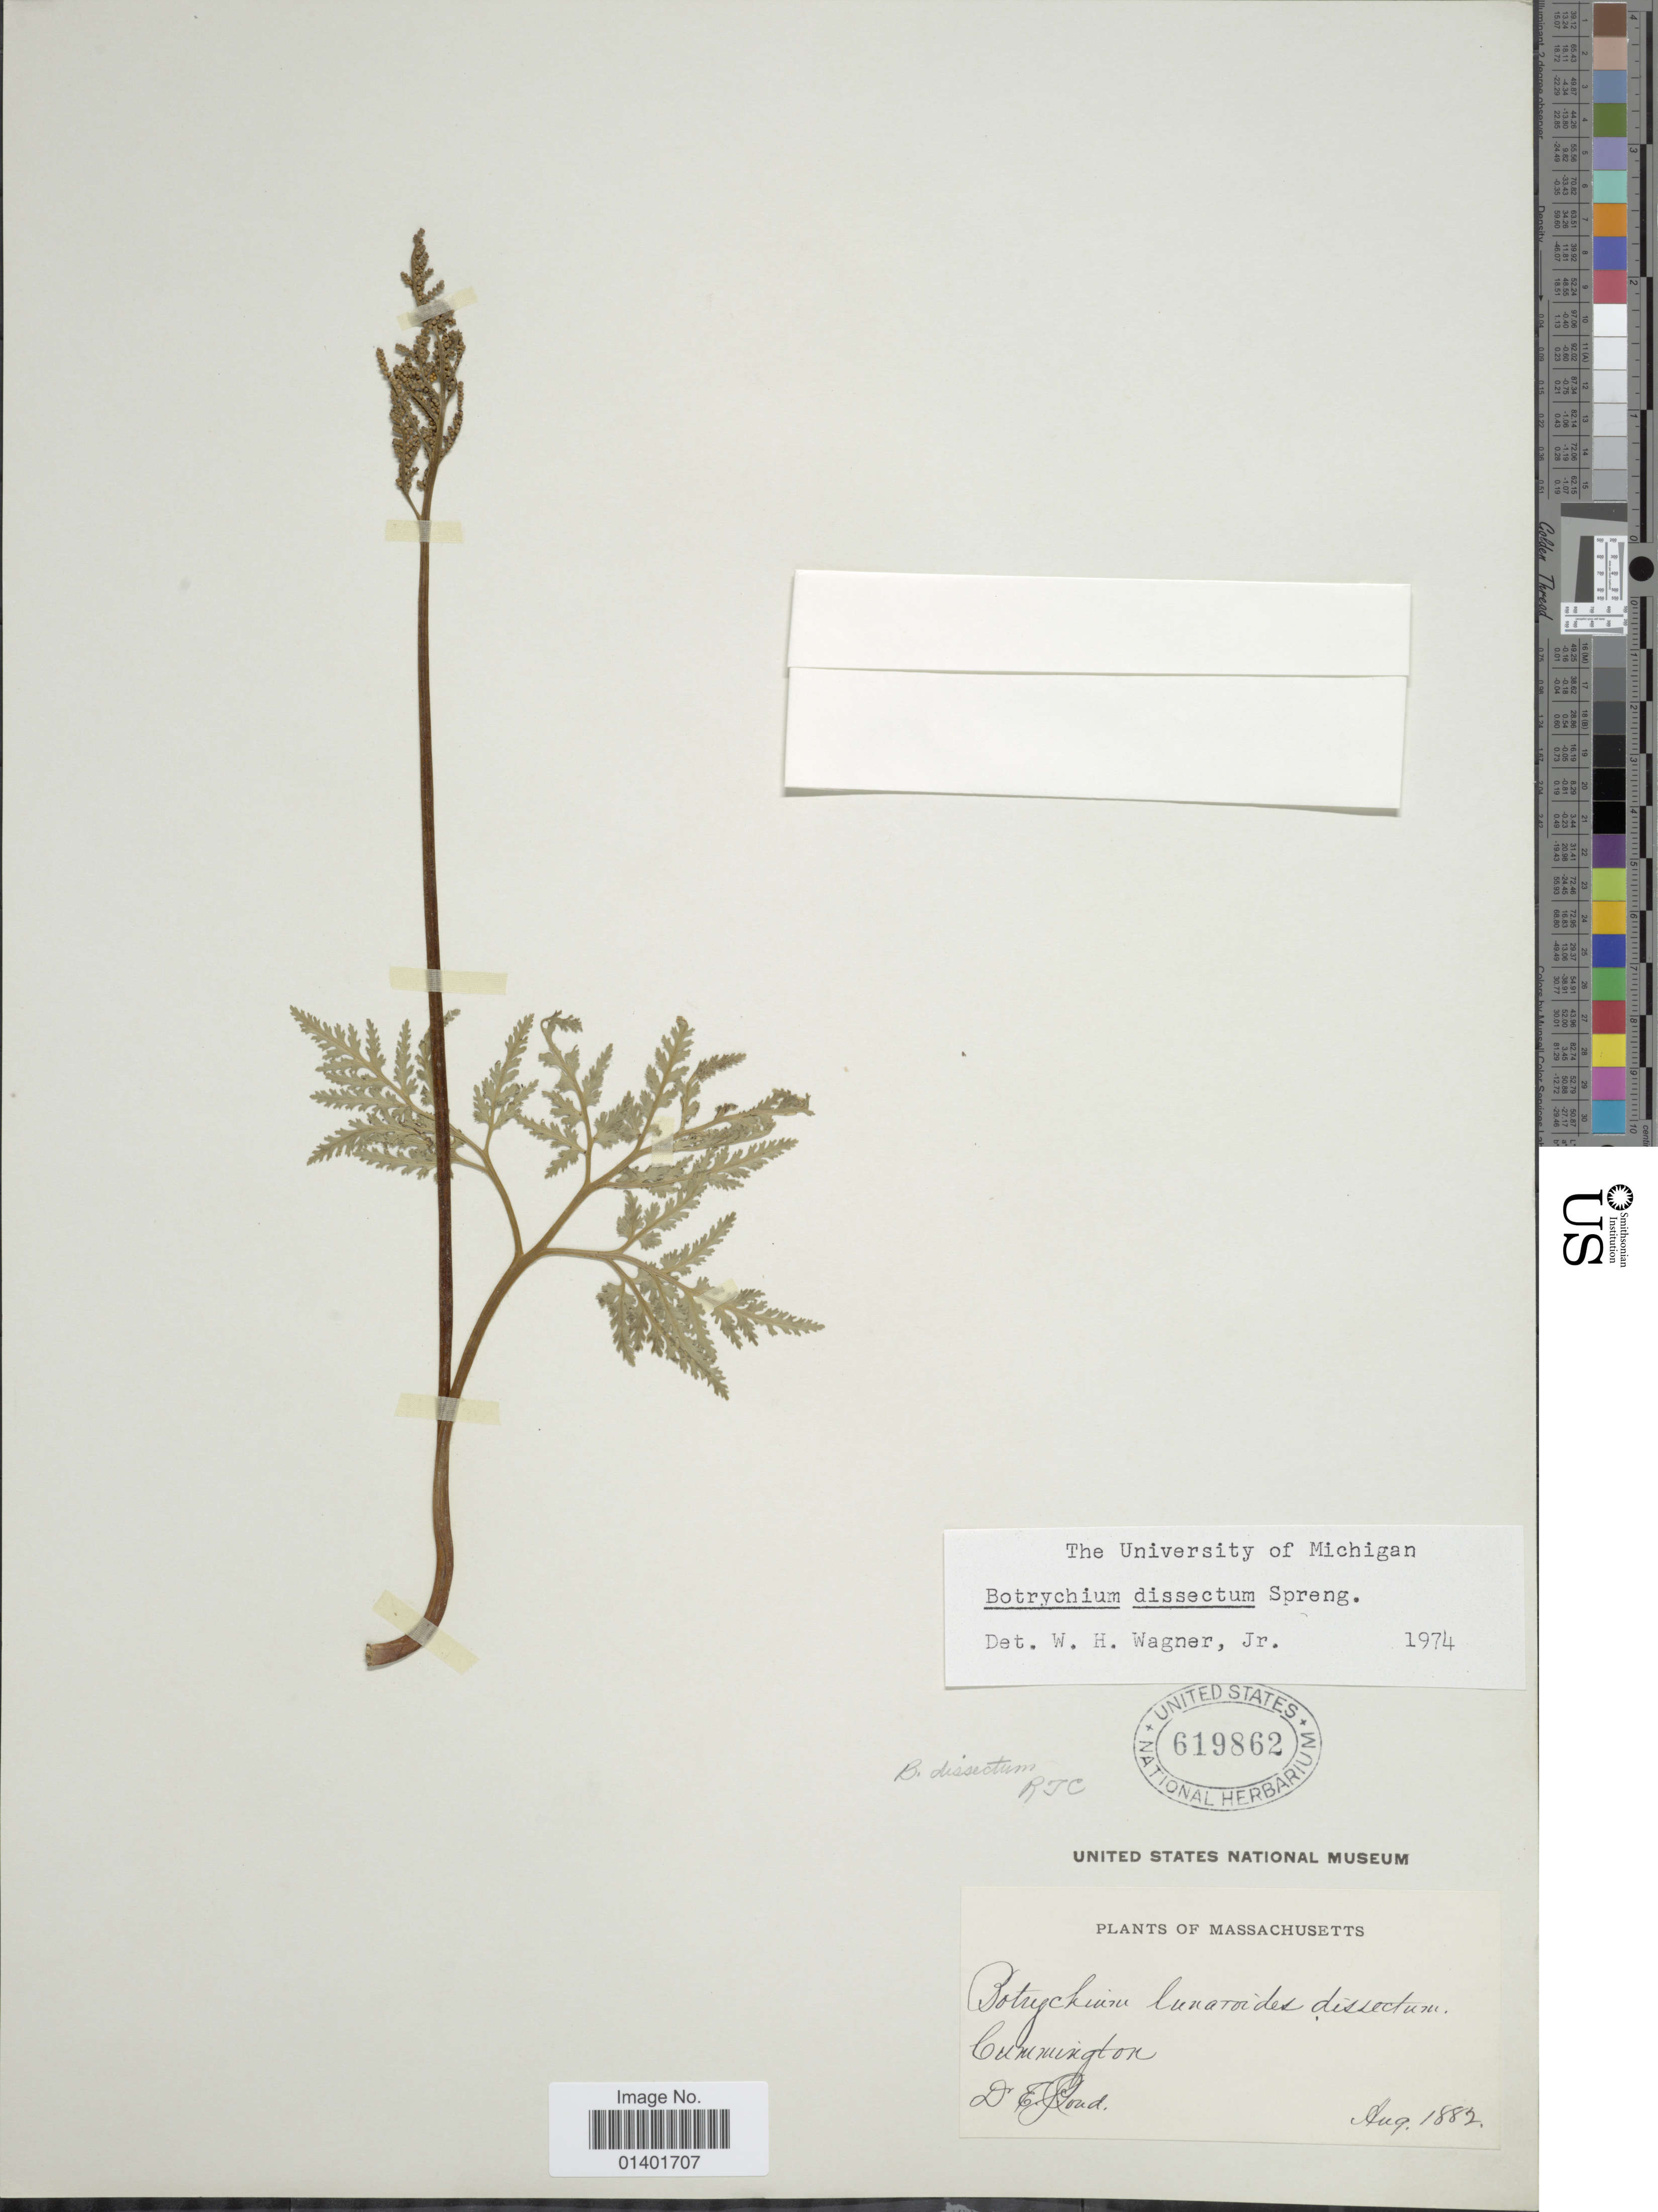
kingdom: Plantae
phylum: Tracheophyta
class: Polypodiopsida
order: Ophioglossales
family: Ophioglossaceae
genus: Botrychium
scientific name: Botrychium dissectum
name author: Spreng.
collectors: E. Goud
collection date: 1882-08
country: United States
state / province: Massachusetts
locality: Cummington.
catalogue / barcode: US 619862